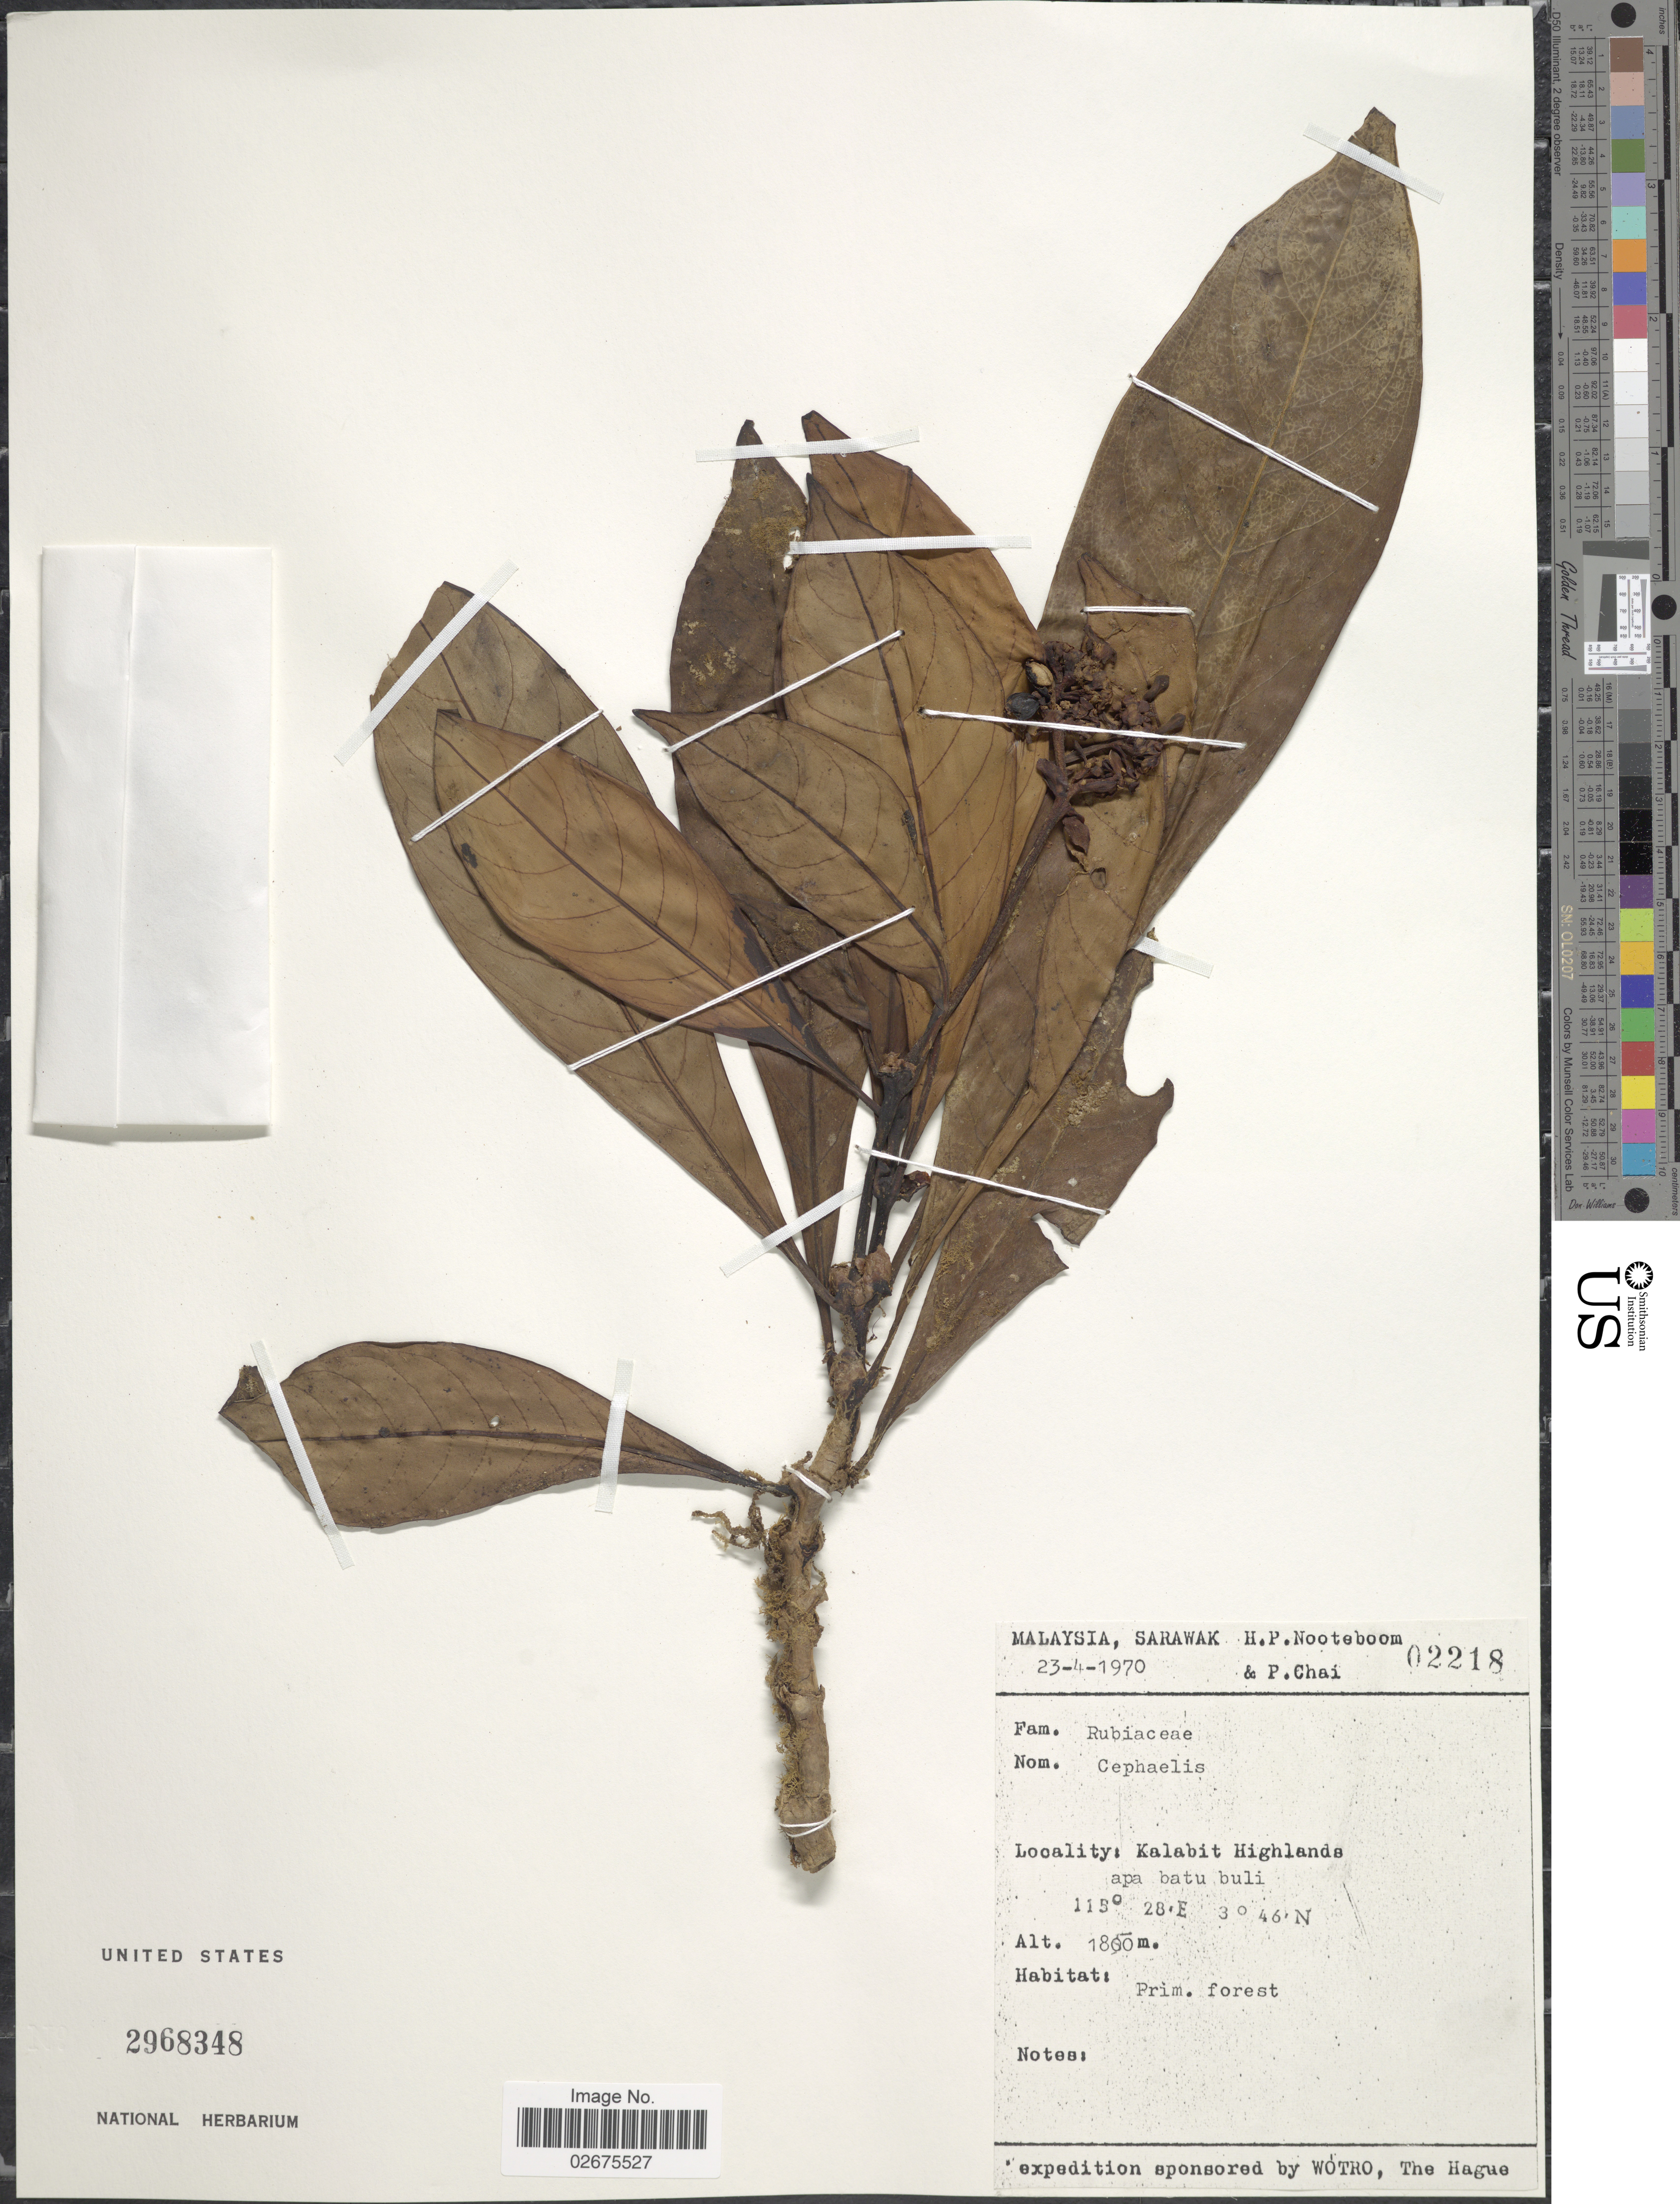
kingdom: Plantae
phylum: Tracheophyta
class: Magnoliopsida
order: Gentianales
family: Rubiaceae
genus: Cephaelis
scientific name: Cephaelis sp.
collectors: H. P. Nooteboom & P. Chai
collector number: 02218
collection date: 1970-04-23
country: Malaysia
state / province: Sarawak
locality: Kalabit Highalands apa batu buli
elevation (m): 1850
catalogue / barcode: US 2968348